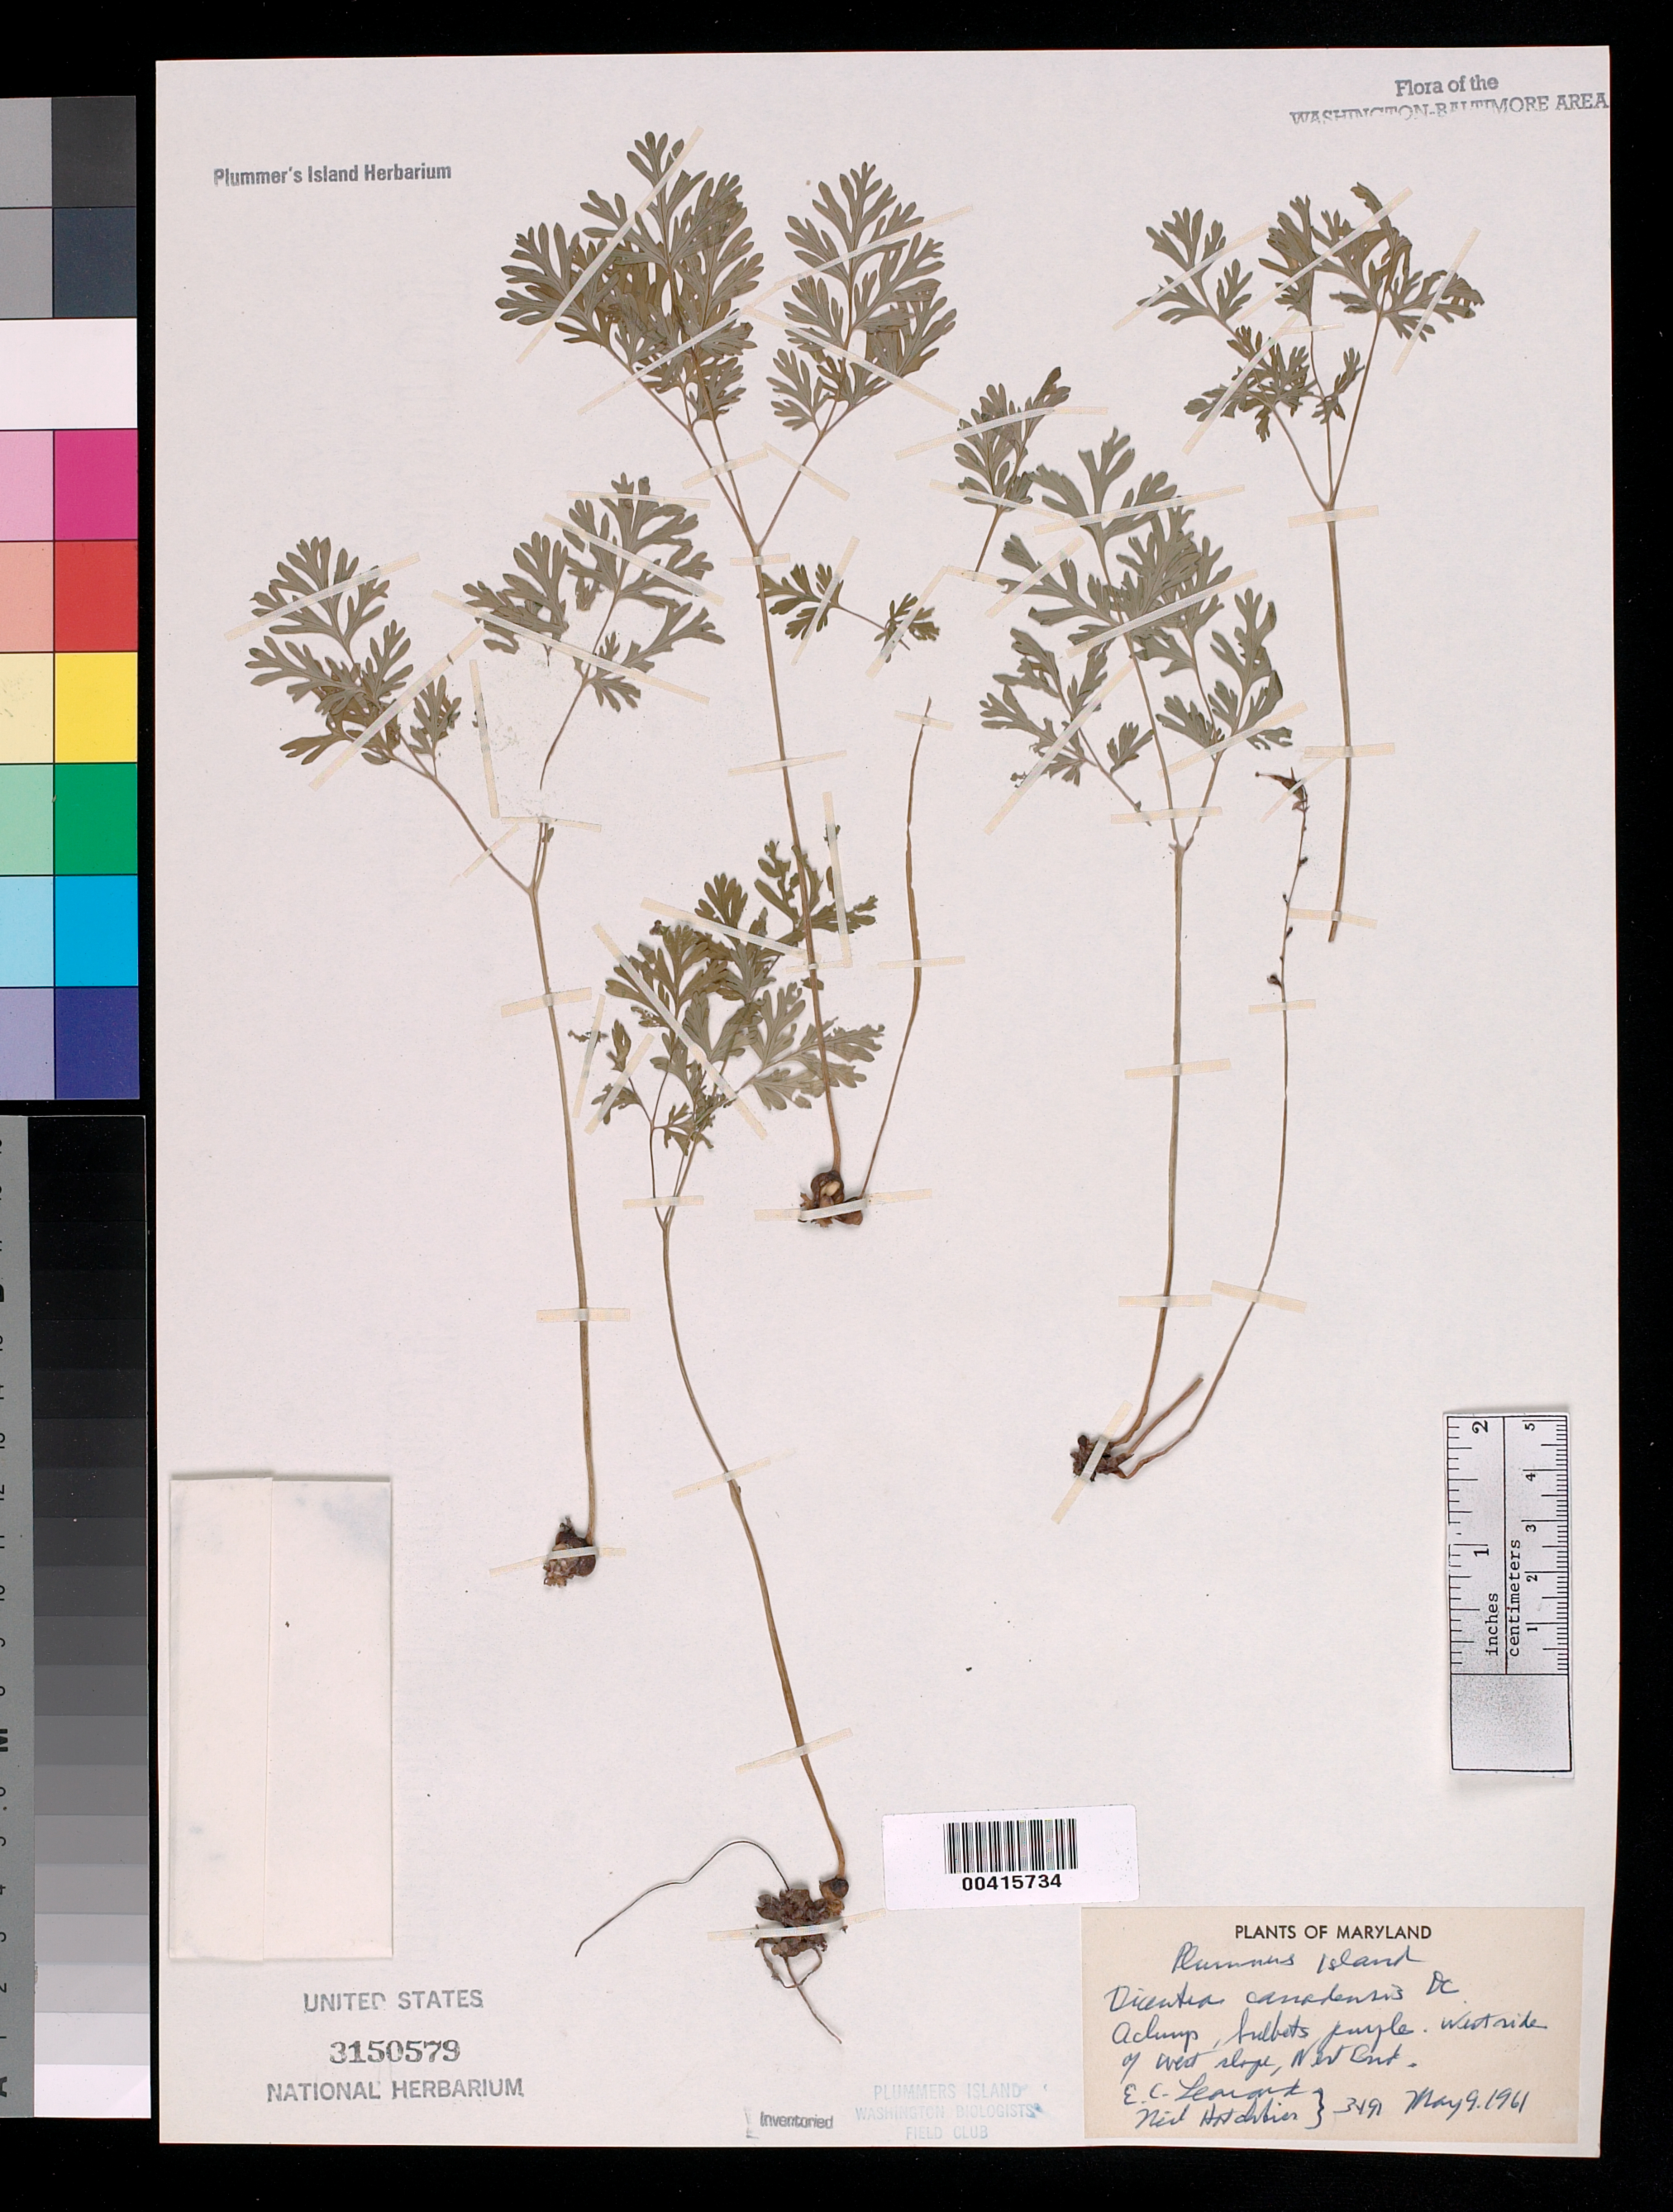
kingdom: Plantae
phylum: Tracheophyta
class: Magnoliopsida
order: Ranunculales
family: Papaveraceae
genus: Dicentra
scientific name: Dicentra canadensis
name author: (Goldie) Walp.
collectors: E. C. Leonard & N. Hotchkiss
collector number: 3491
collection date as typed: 09 May 1961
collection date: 1961-05-09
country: United States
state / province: Maryland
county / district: Montgomery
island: Plummers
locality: Plummer's Island; west side of west slope, west end C. & O. Canal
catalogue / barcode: US 3150579